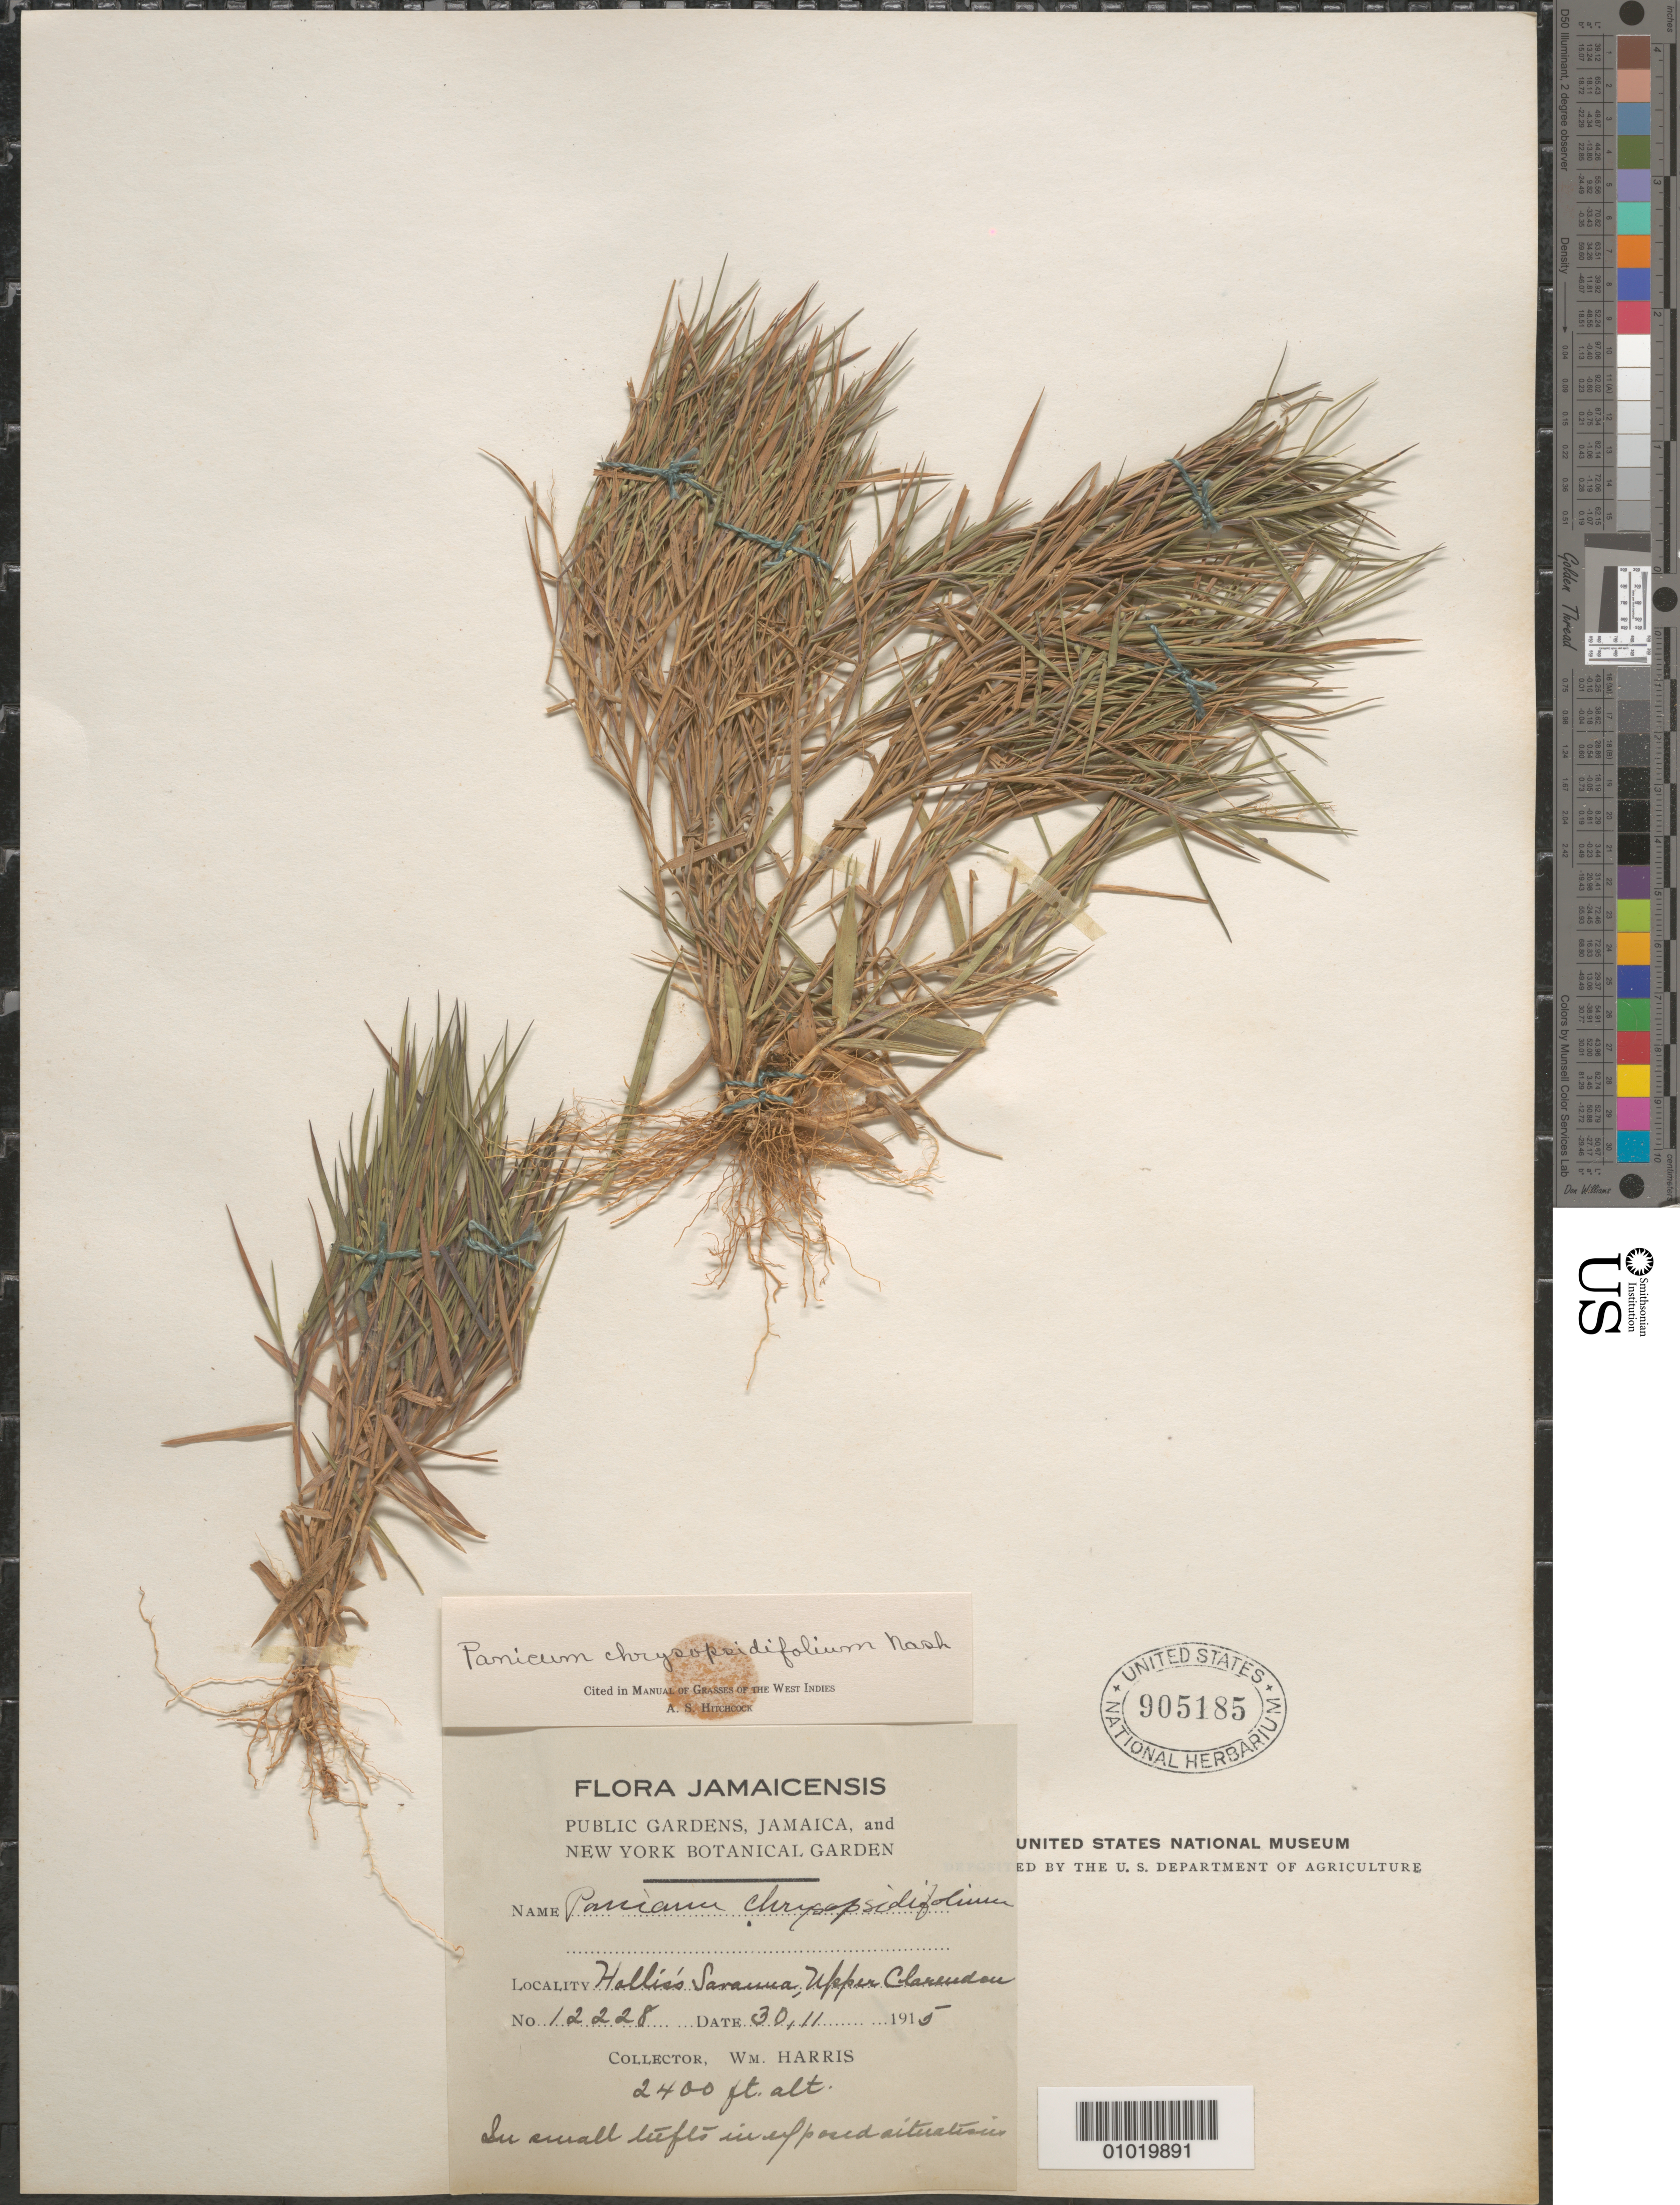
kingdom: Plantae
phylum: Tracheophyta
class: Liliopsida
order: Poales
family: Poaceae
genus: Panicum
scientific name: Panicum chrysopsidifolium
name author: Nash ex Small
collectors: W. Harris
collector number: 12228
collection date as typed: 30 Nov 1915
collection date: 1915-11-30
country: Jamaica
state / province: Clarendon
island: Jamaica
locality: Hollis's Savanna, Upper Clarendon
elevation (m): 732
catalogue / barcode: US 905185